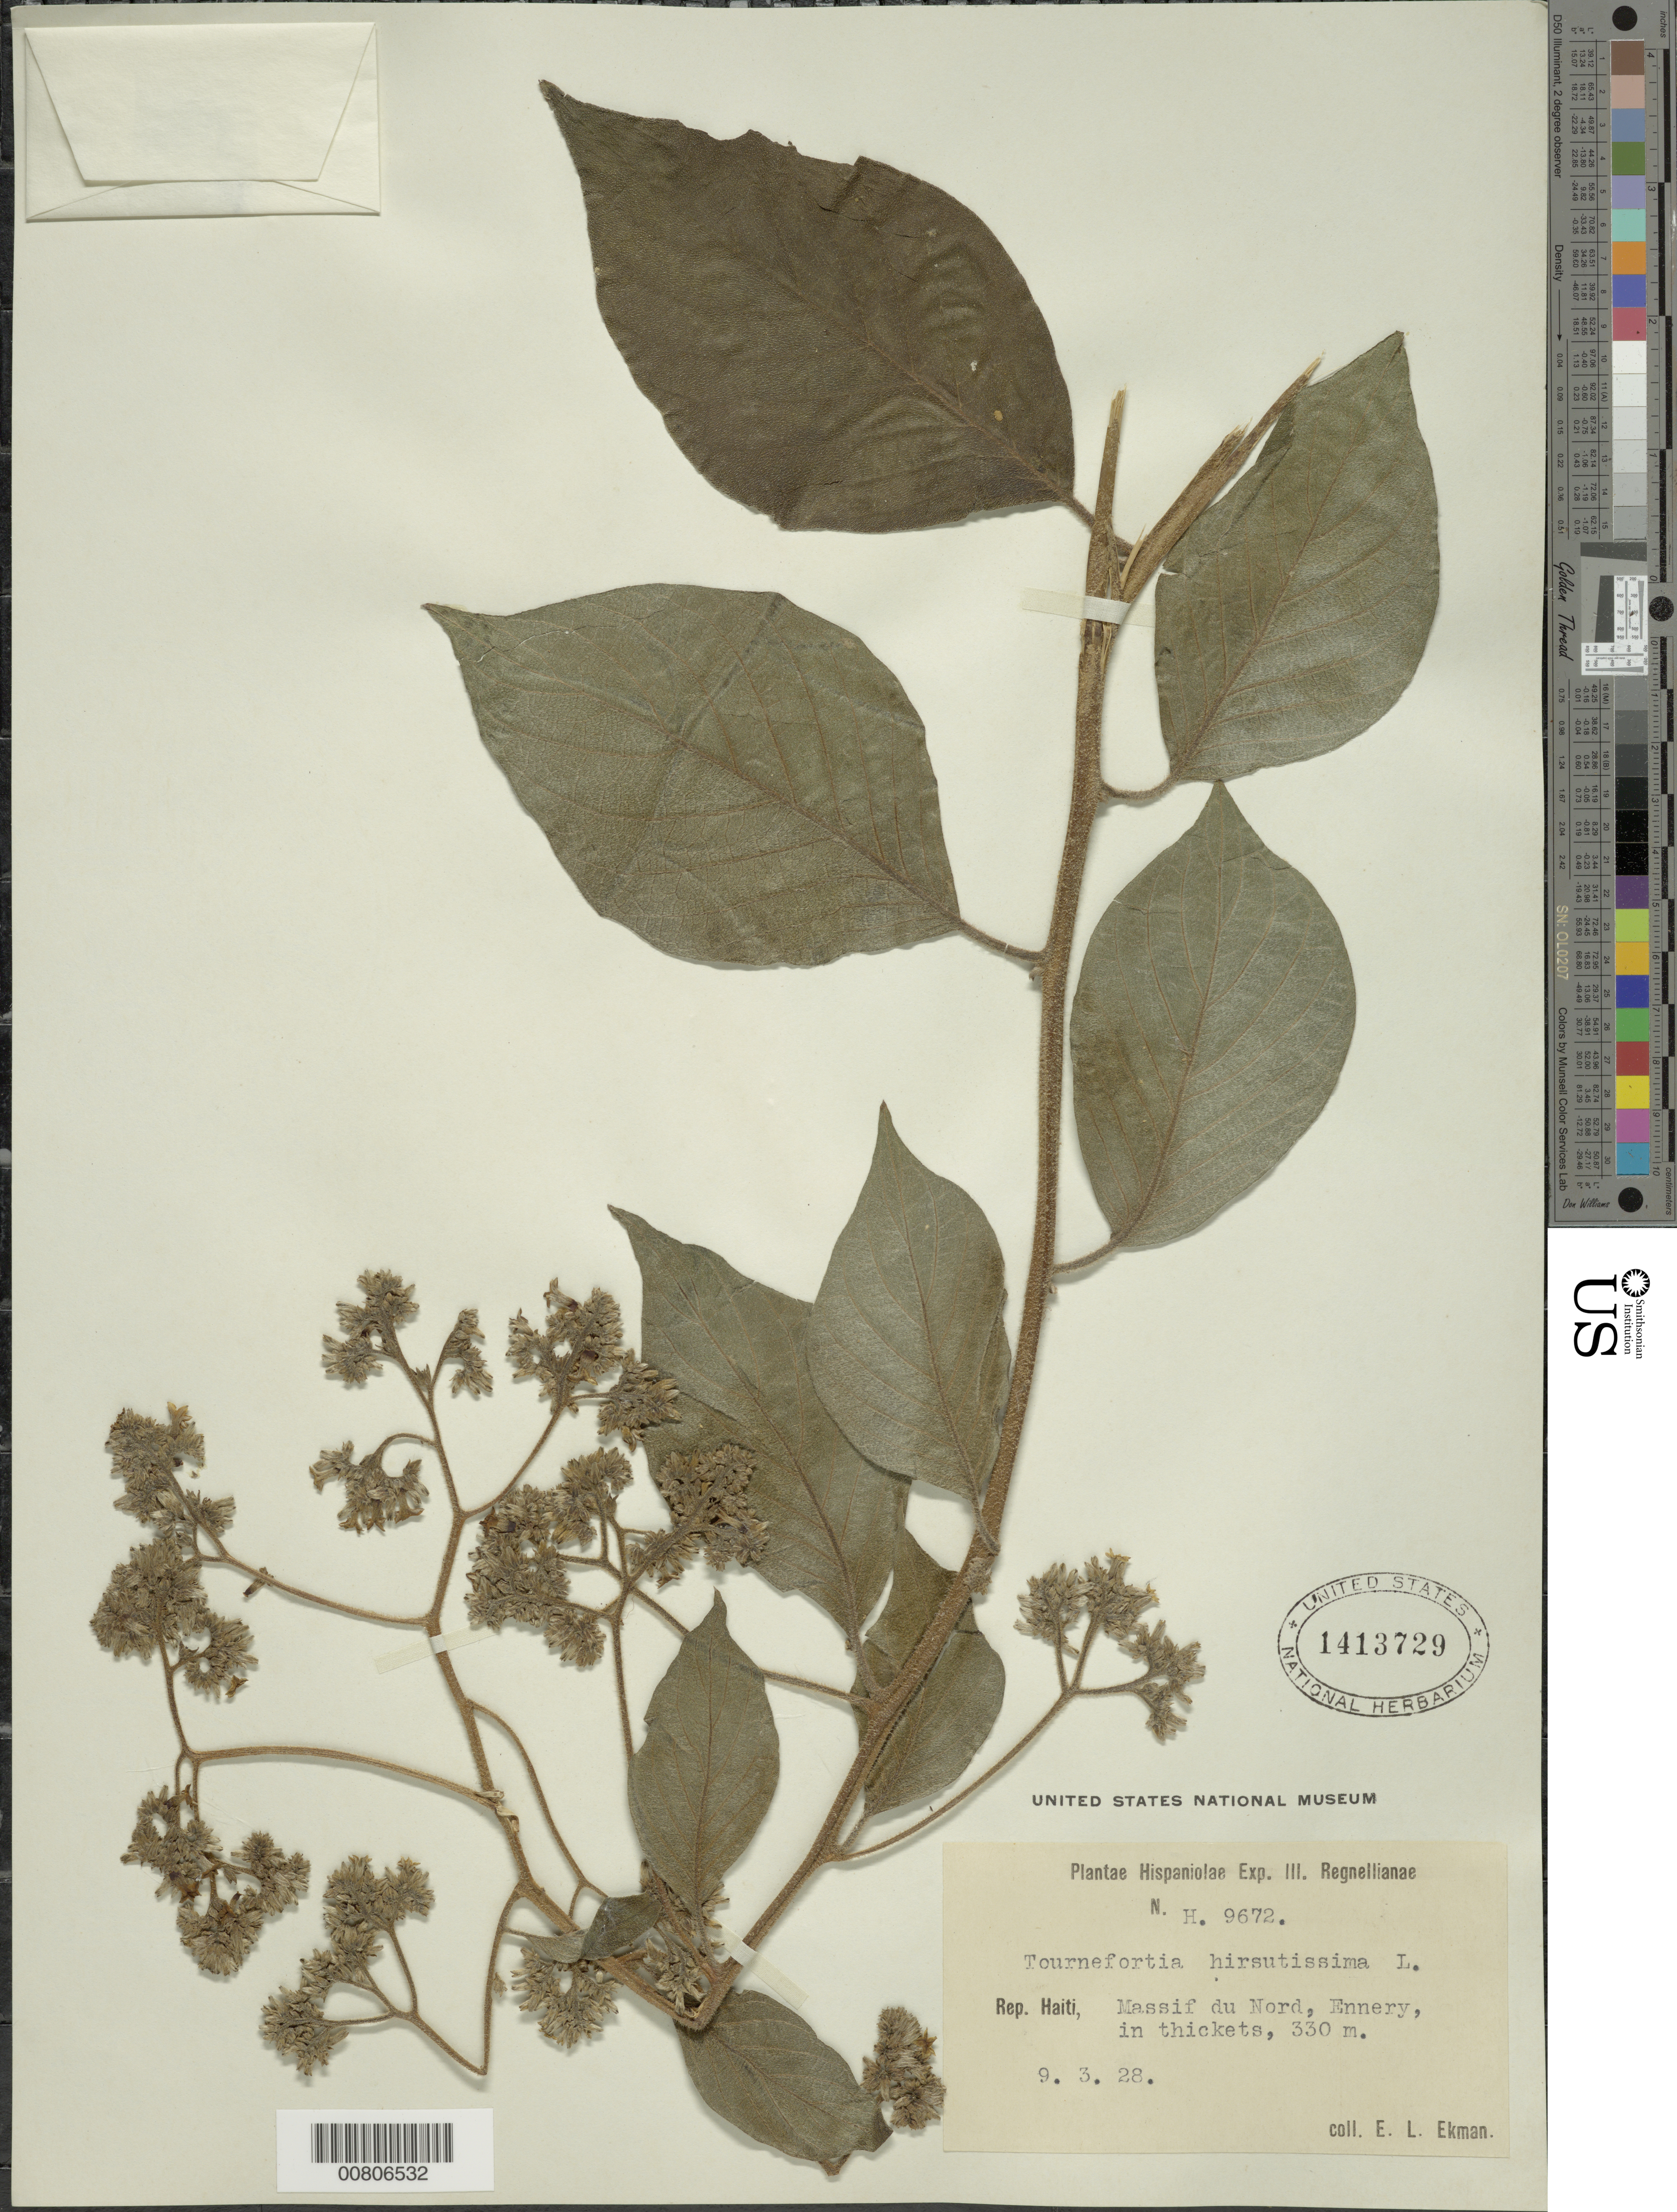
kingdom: Plantae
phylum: Tracheophyta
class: Magnoliopsida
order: Boraginales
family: Heliotropiaceae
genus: Tournefortia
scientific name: Tournefortia hirsutissima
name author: L.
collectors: E. L. Ekman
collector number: H 9672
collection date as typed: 09 May 1928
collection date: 1928-05-09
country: Haiti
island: Hispaniola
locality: Massif du Nord, Ennery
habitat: In thickets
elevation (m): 330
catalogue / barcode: US 1413729